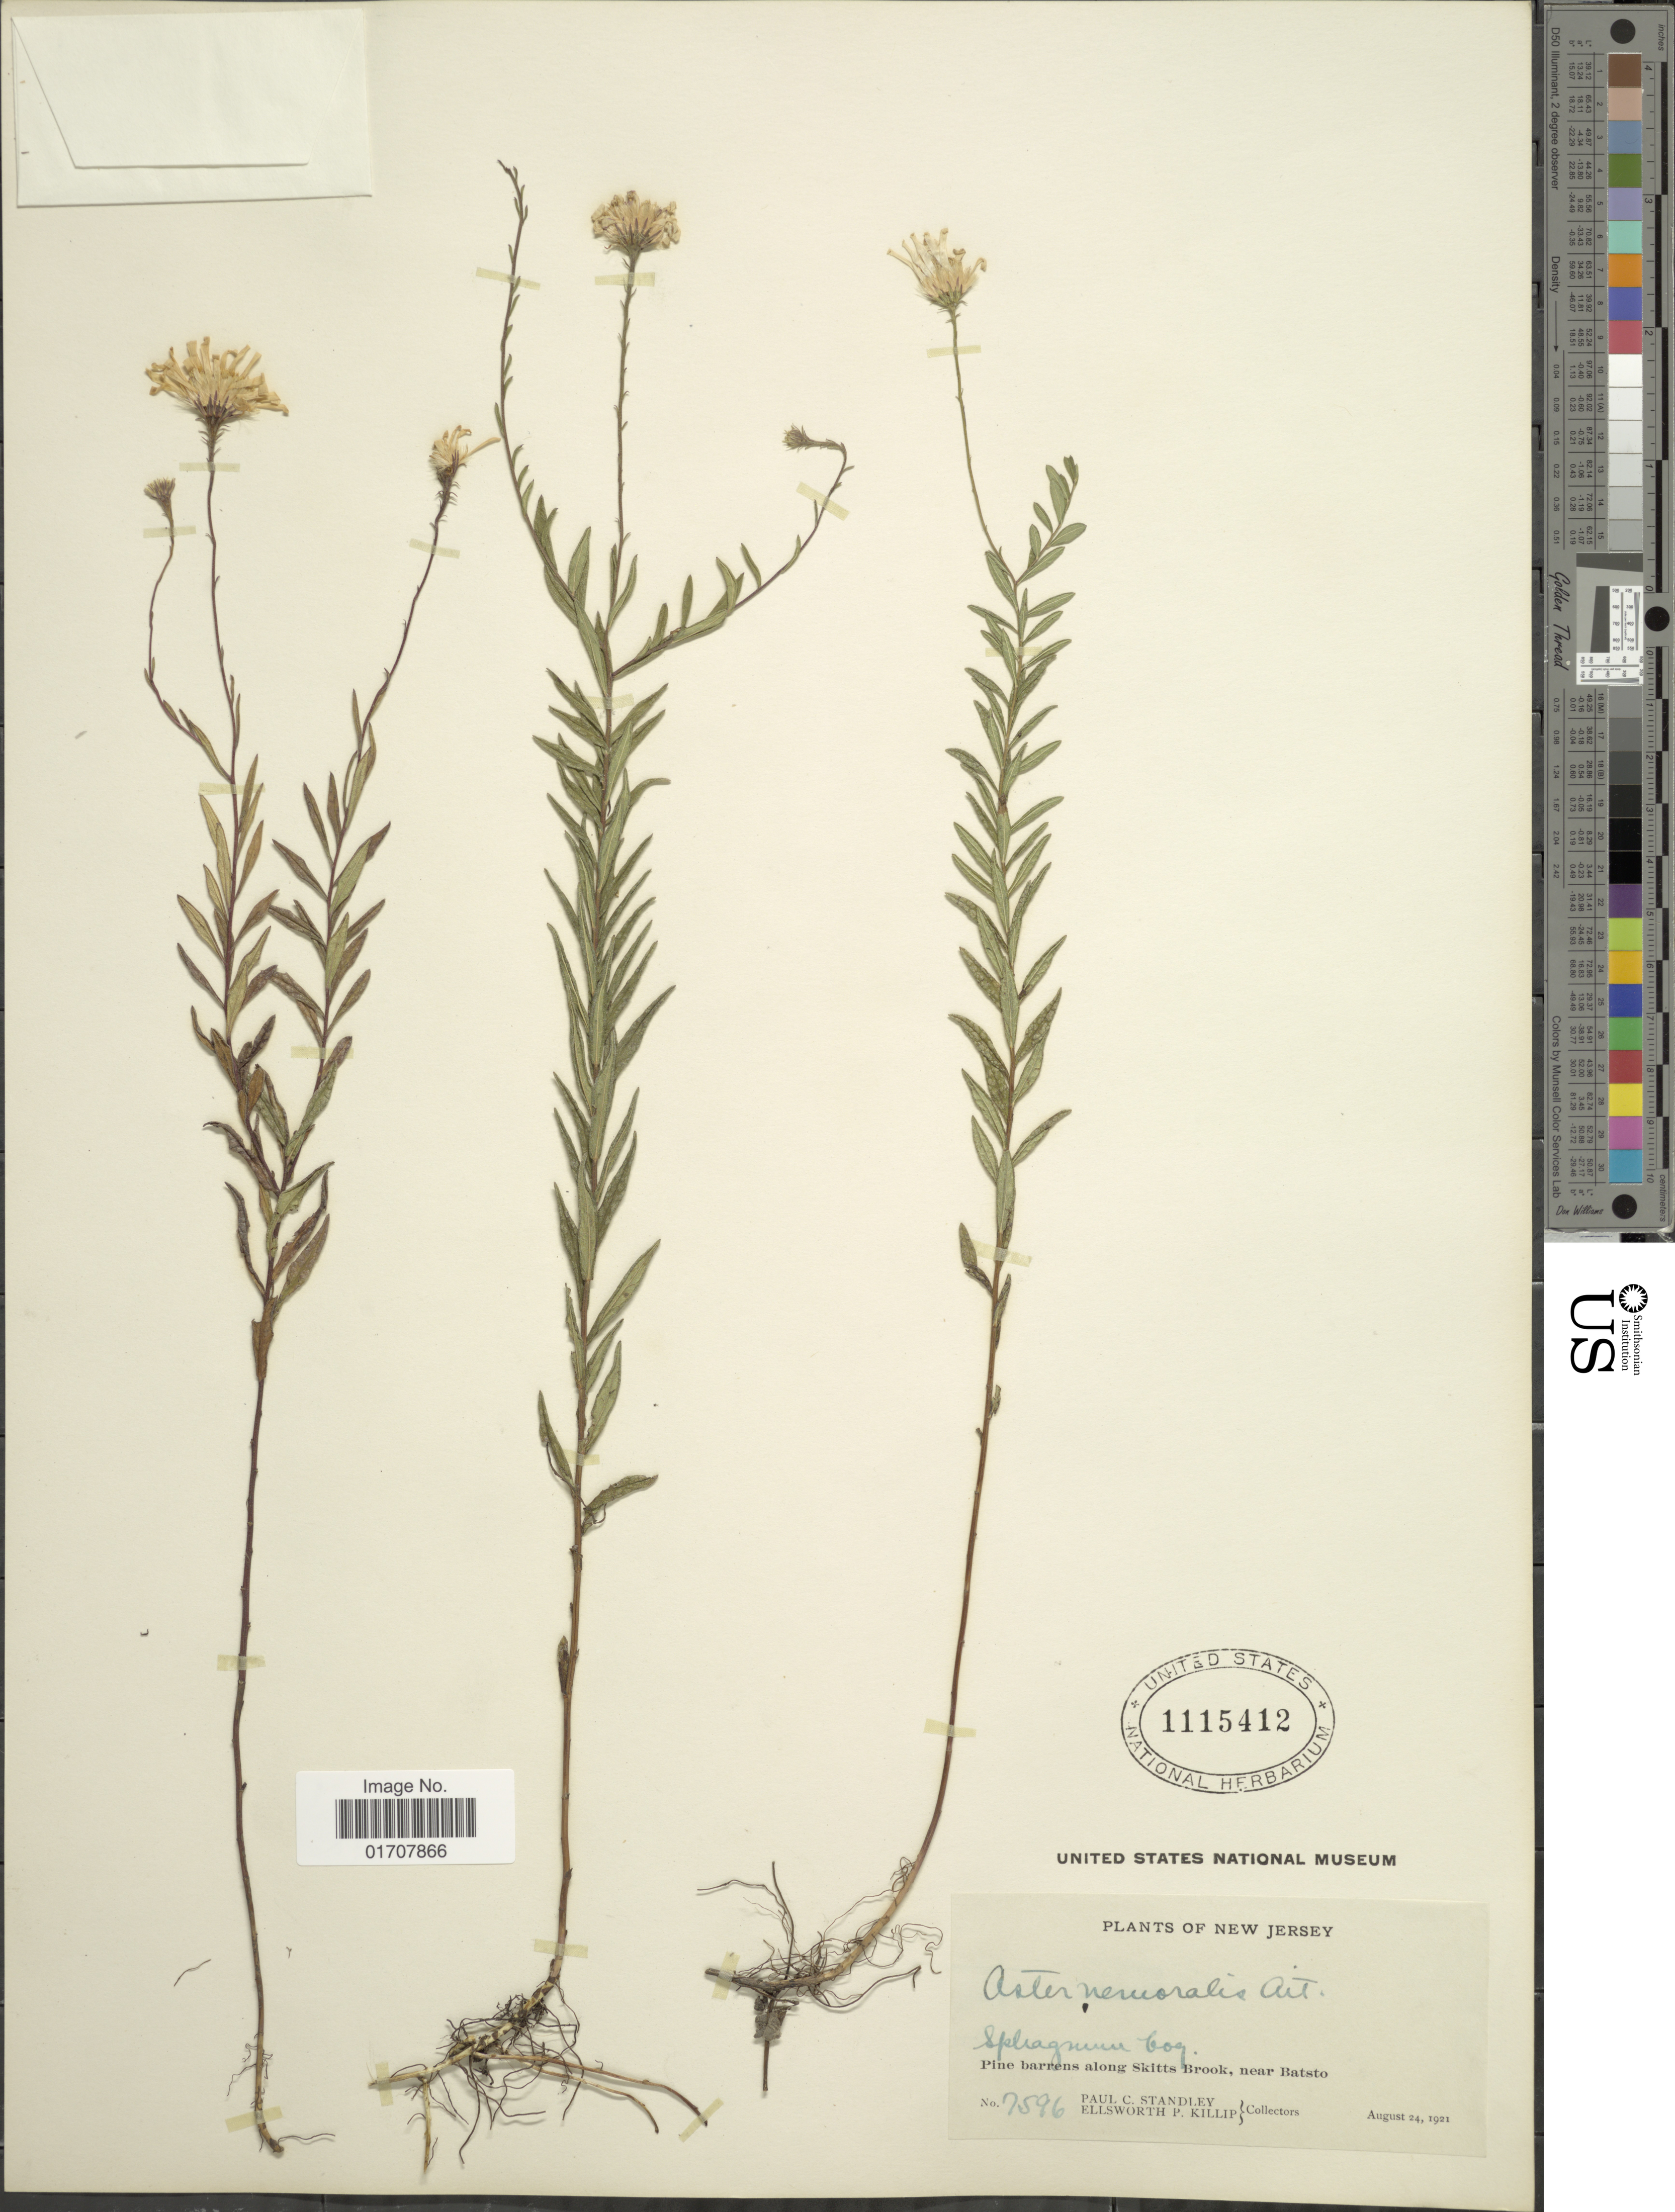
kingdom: Plantae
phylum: Tracheophyta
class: Magnoliopsida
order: Asterales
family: Asteraceae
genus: Oclemena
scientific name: Oclemena nemoralis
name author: (Aiton) Greene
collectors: P. C. Standley & E. P. Killip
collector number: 7596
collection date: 1921-08-24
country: United States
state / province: New Jersey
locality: Pine barrens along Skitts Brook, near Batsto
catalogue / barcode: US 1115412